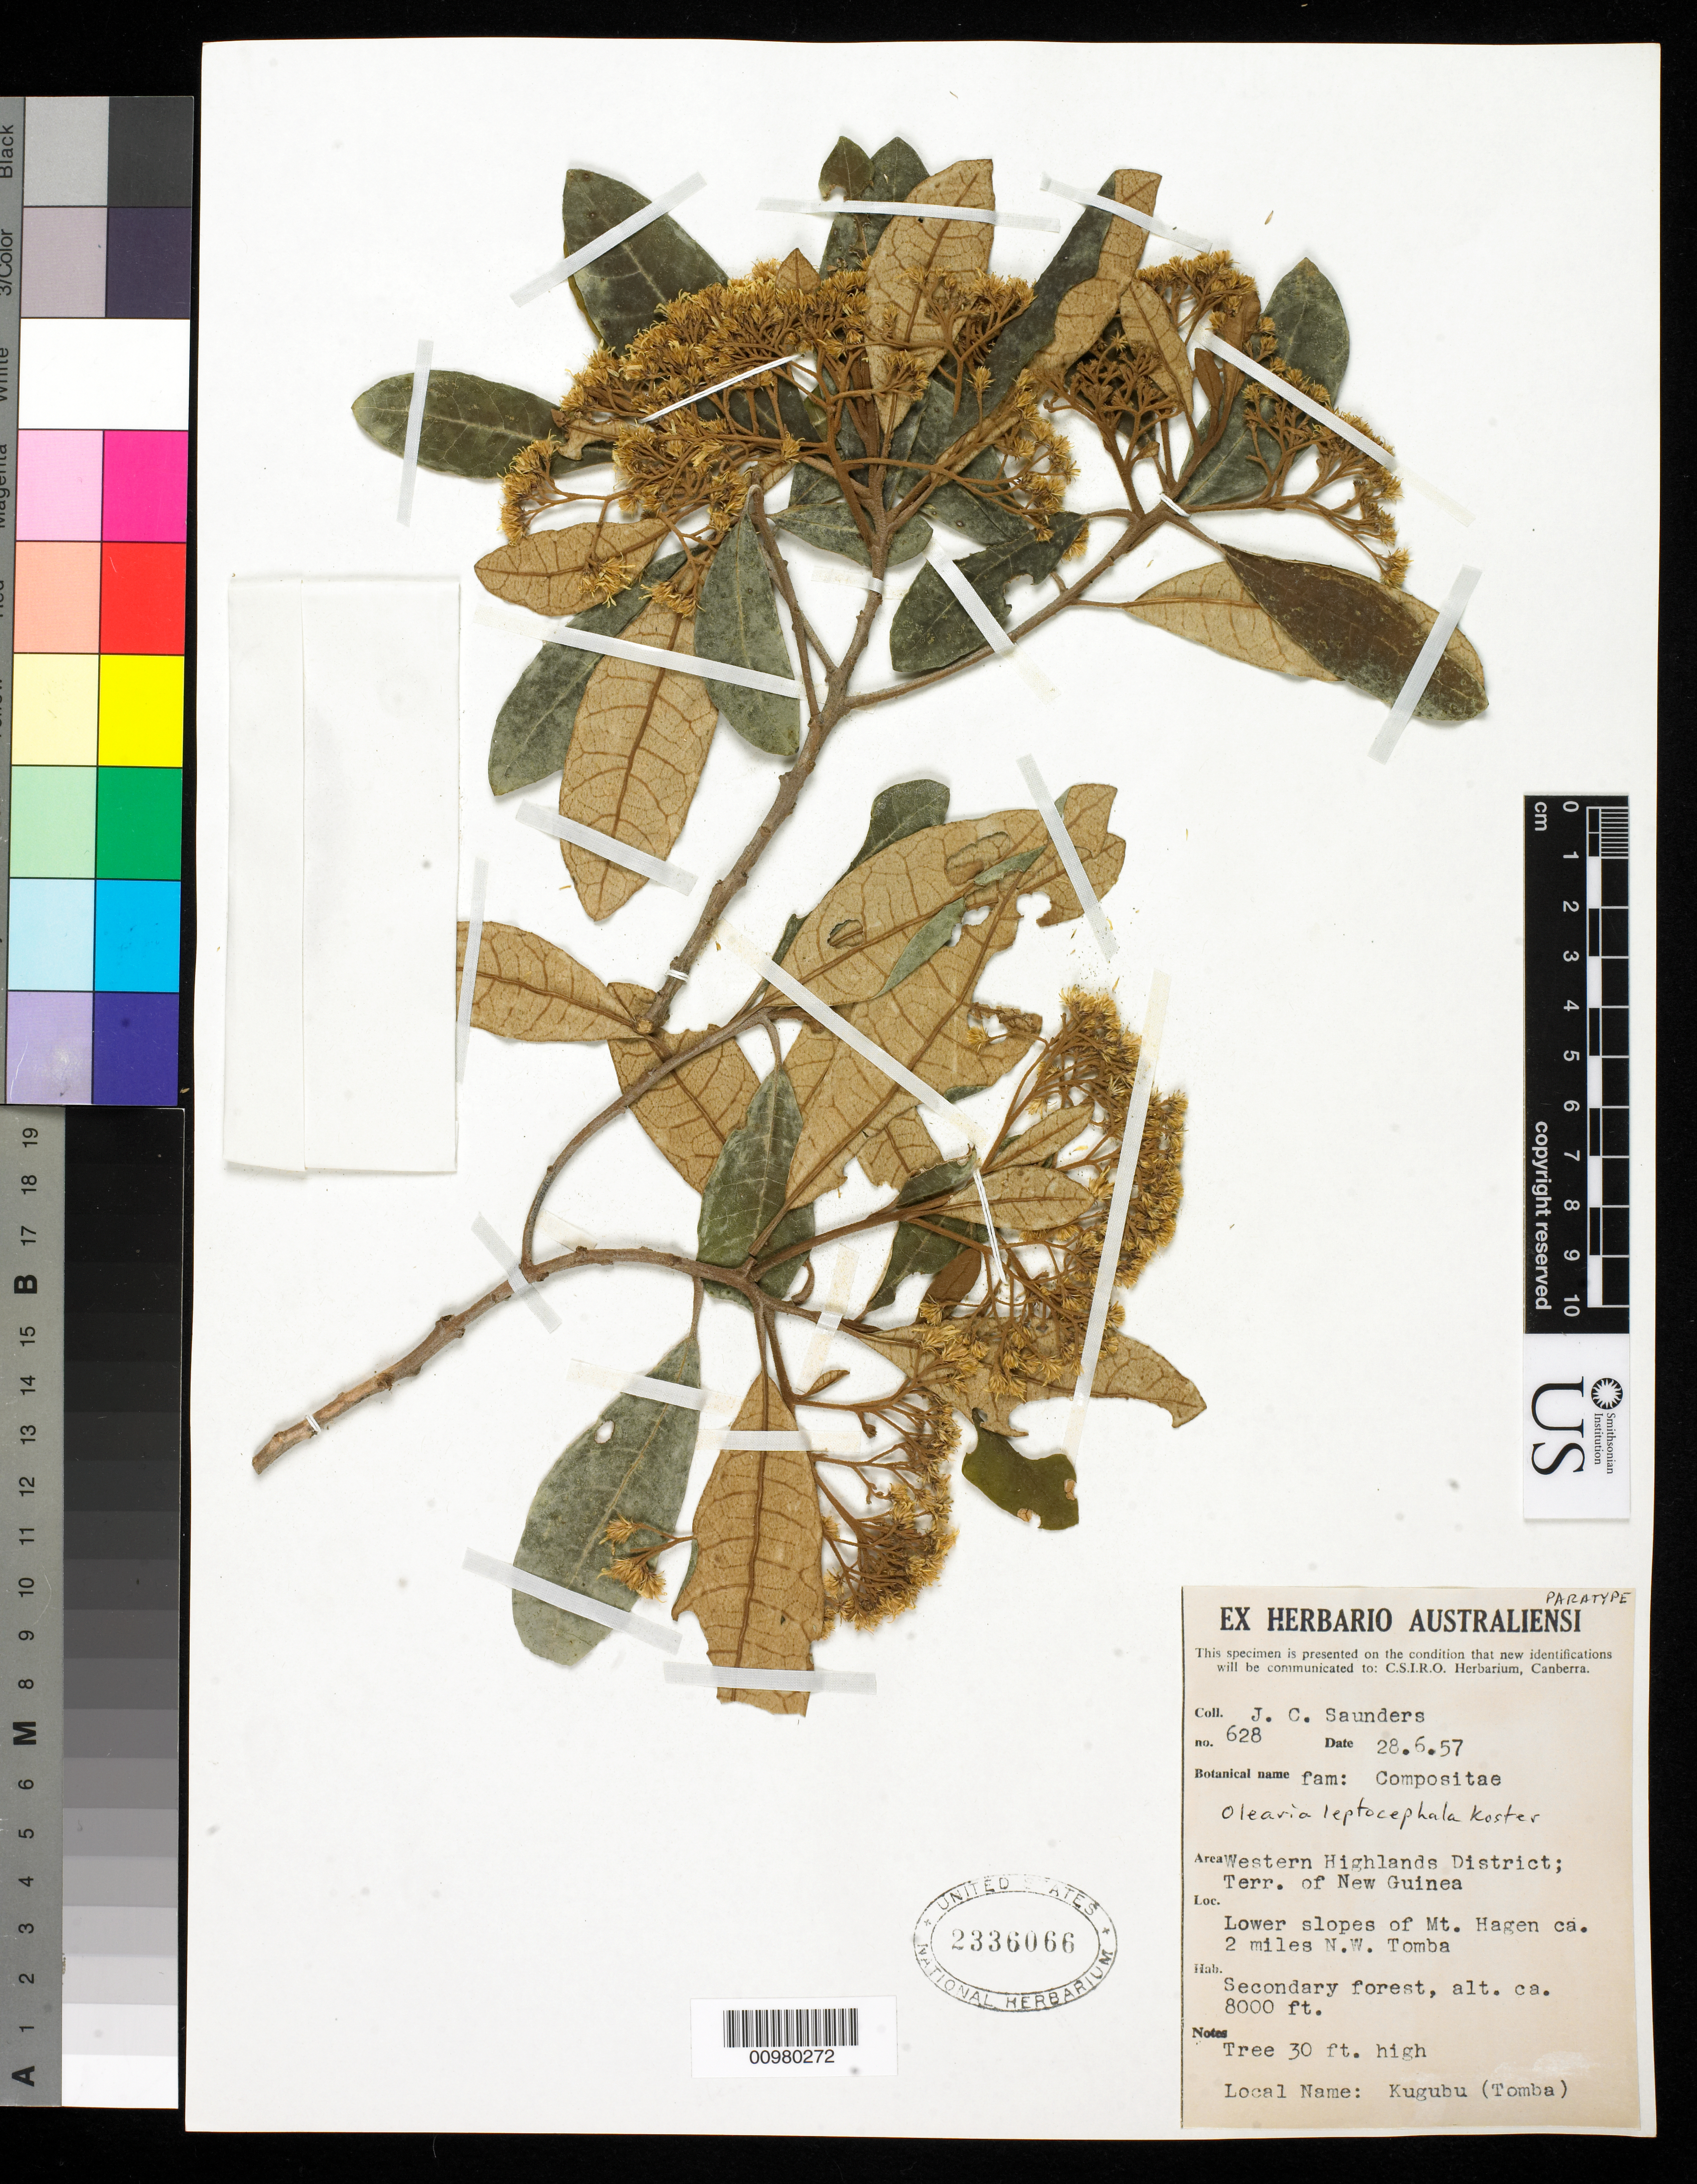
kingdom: Plantae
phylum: Tracheophyta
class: Magnoliopsida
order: Asterales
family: Asteraceae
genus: Olearia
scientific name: Olearia leptocephala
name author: J. Kost.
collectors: C.F. Saunders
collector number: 628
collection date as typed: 28 Jun 1957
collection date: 1957-06-28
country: Papua New Guinea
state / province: Western Highlands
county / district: Mount Hagen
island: New Guinea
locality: Lower slopes of Mt. Hagen c. 2 miles NW of Tomba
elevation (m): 2438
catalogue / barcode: US 2336066